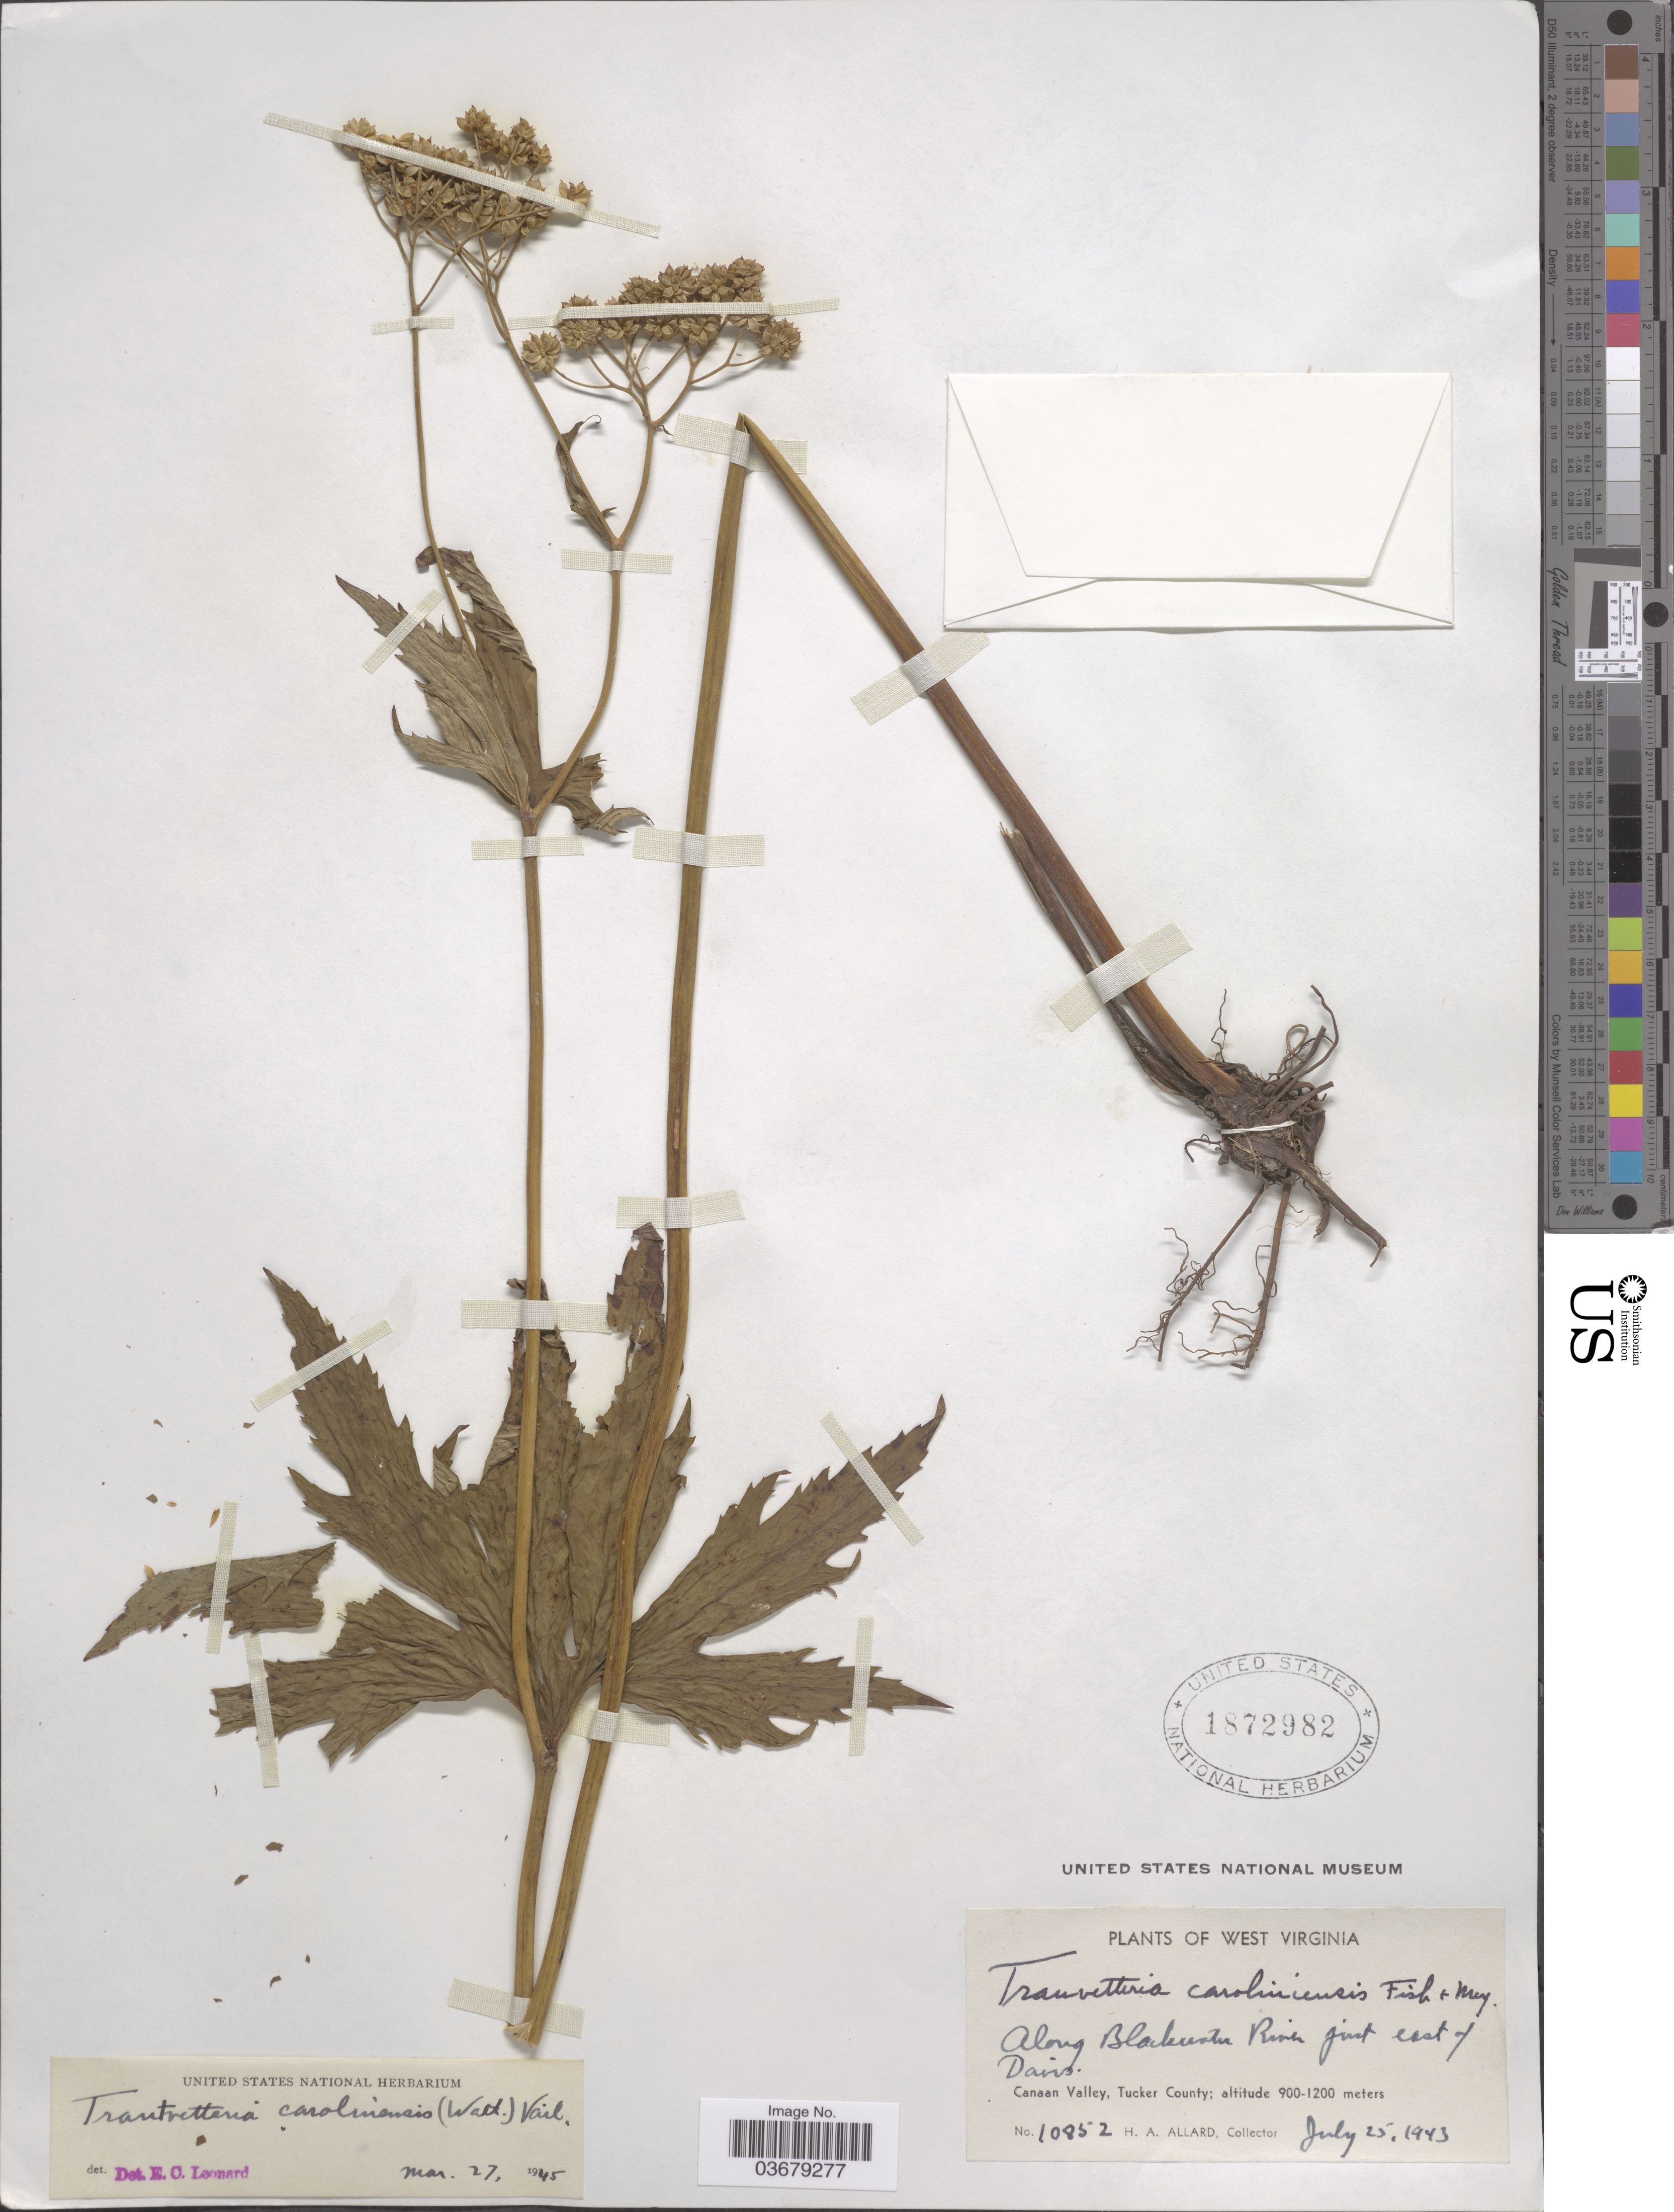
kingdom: Plantae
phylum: Tracheophyta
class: Magnoliopsida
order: Ranunculales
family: Ranunculaceae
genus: Trautvetteria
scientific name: Trautvetteria caroliniensis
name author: (Walter) Vail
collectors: H. A. Allard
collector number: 10852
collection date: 1943-07-25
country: United States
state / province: West Virginia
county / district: Tucker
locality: Along Blackwater River just east of Davis. Canaan Valley, Tucker County.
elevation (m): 900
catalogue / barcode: US 1872982